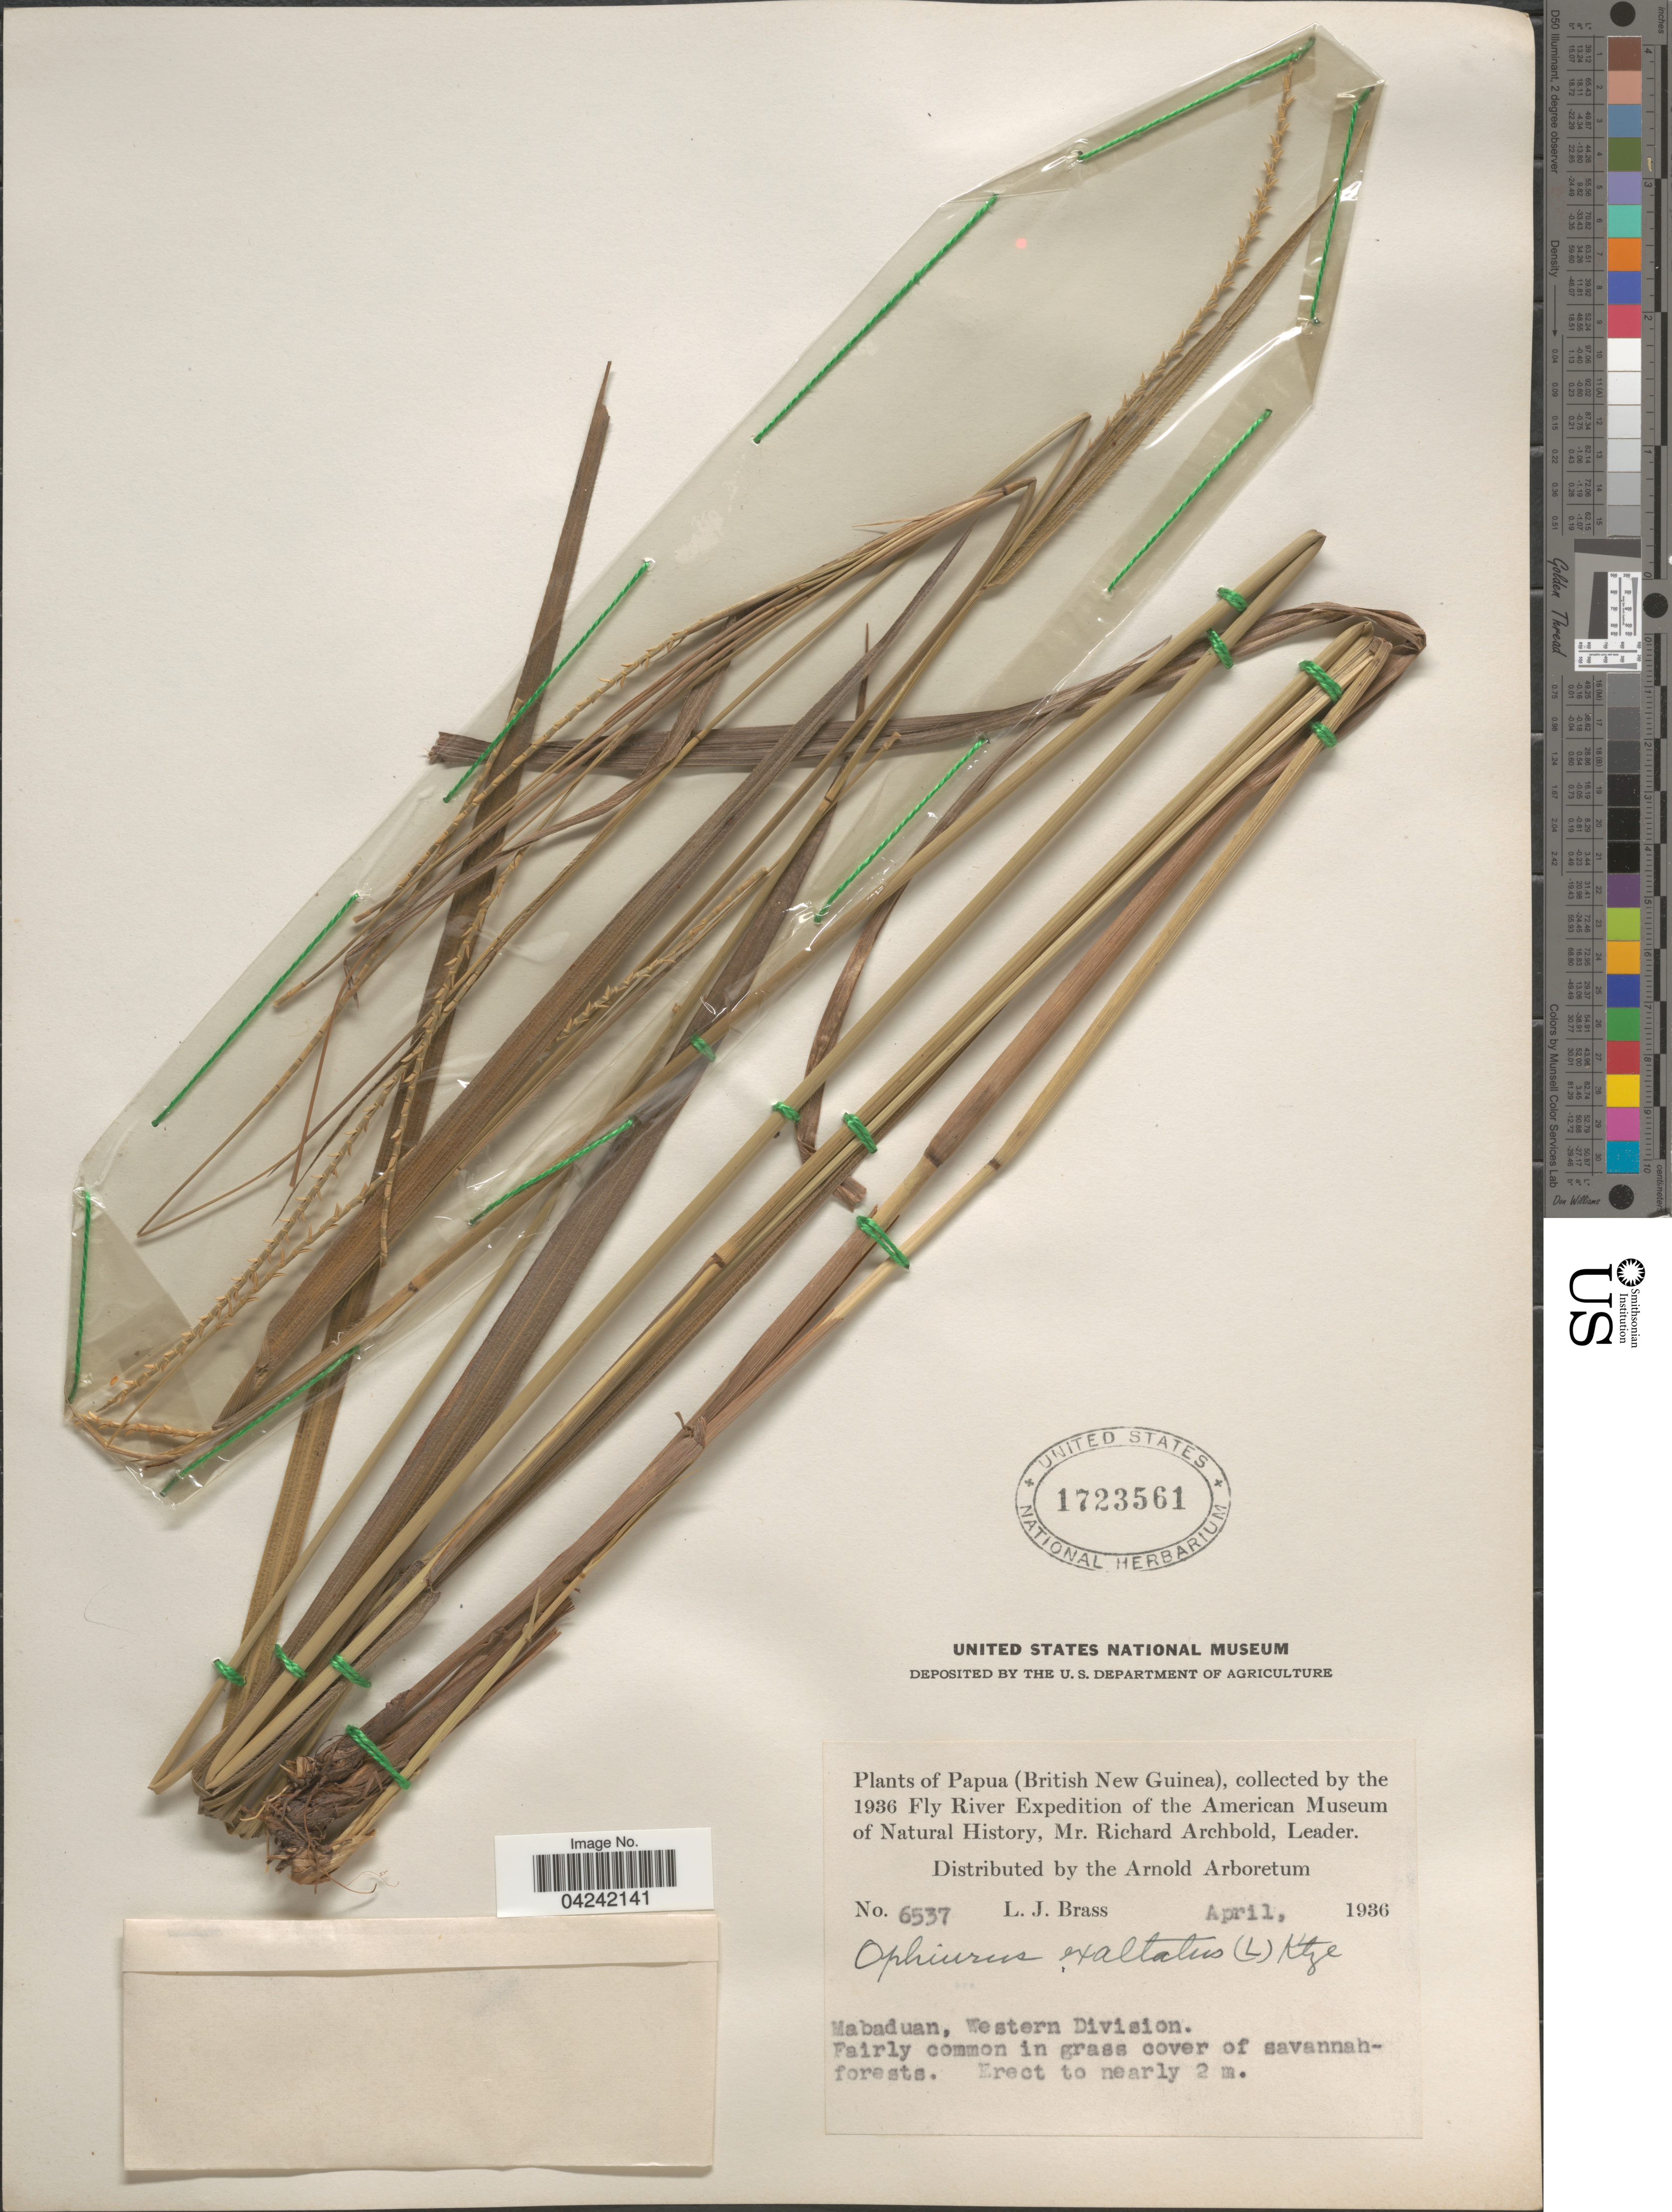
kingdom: Plantae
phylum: Tracheophyta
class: Liliopsida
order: Poales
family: Poaceae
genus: Ophiuros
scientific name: Ophiuros sp.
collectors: L. J. Brass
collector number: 6537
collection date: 1936-04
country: Papua New Guinea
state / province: Manus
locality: Papua (British New Guinea). The 1936 Fly River Expedition of the American Museum of Natural History. Mabaduan, Western Division.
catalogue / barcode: US 1723561